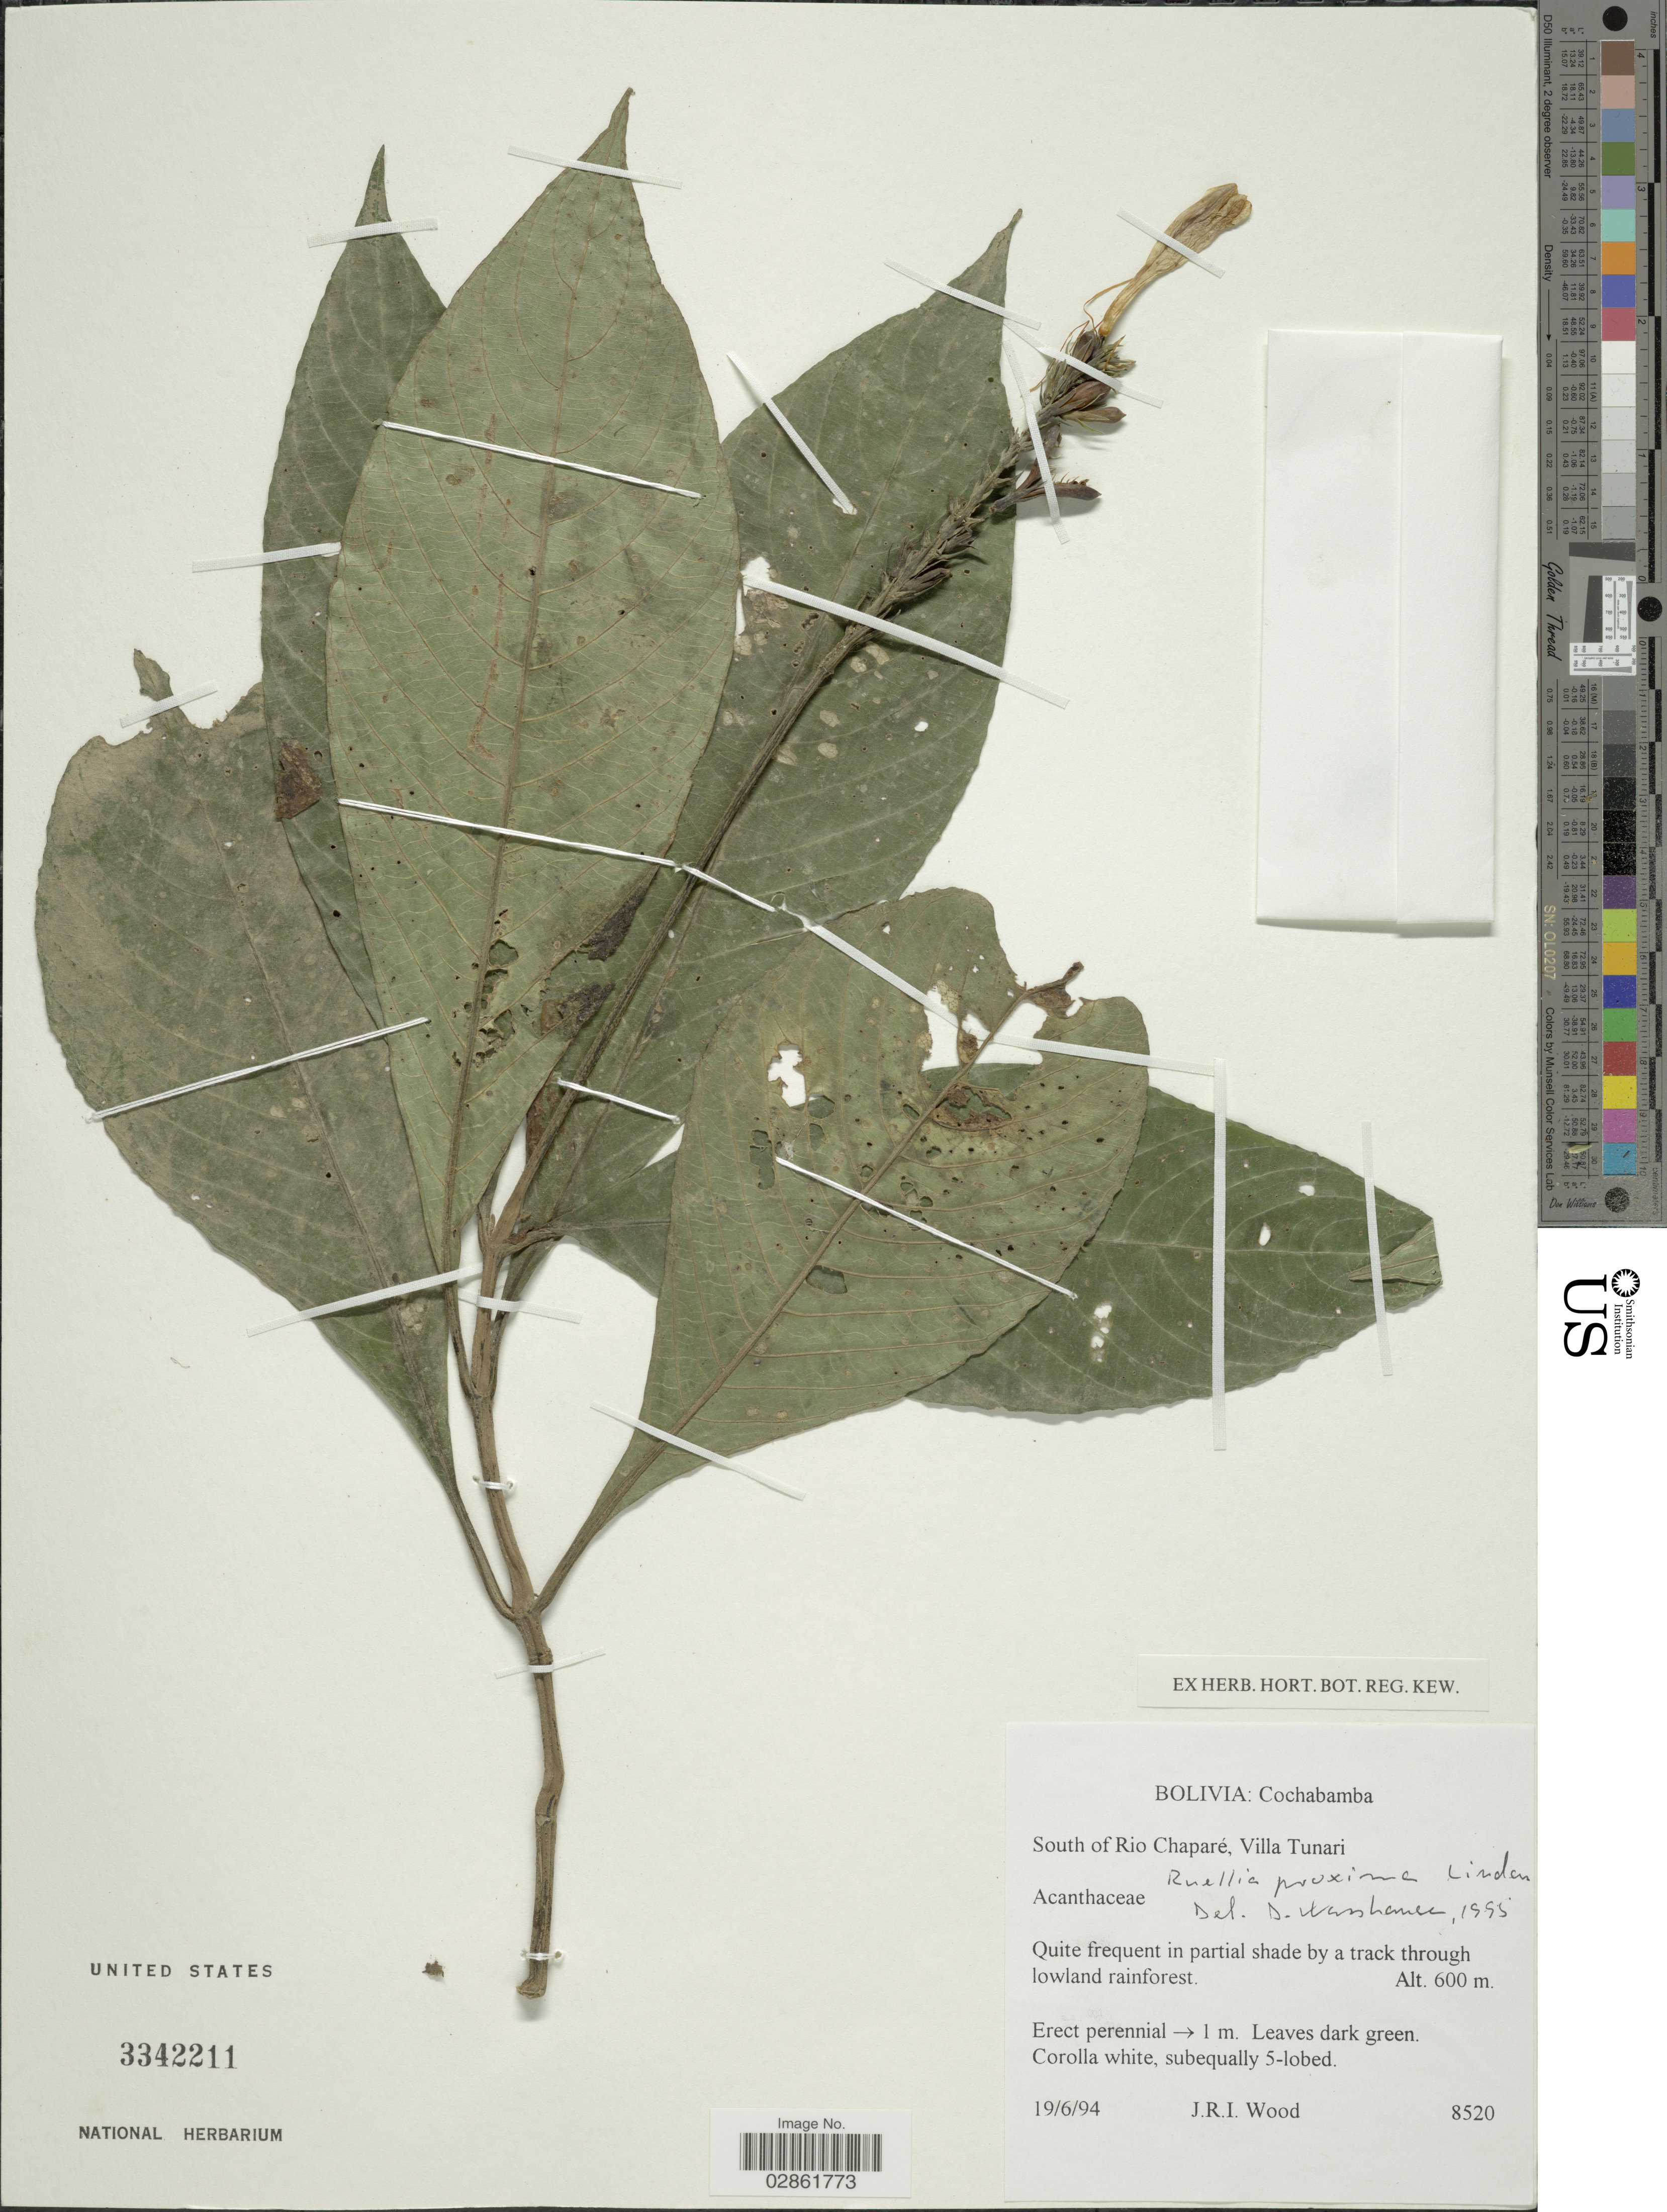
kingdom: Plantae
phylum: Tracheophyta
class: Magnoliopsida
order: Lamiales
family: Acanthaceae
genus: Ruellia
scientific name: Ruellia proxima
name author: Lindau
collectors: J. R. I. Wood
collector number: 8520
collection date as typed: Transcribed d/m/y: 19/6/64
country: Bolivia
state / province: Cochabamba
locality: South of Rio Chaparé, Villa Tunari.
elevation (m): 600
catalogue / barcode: US 3342211